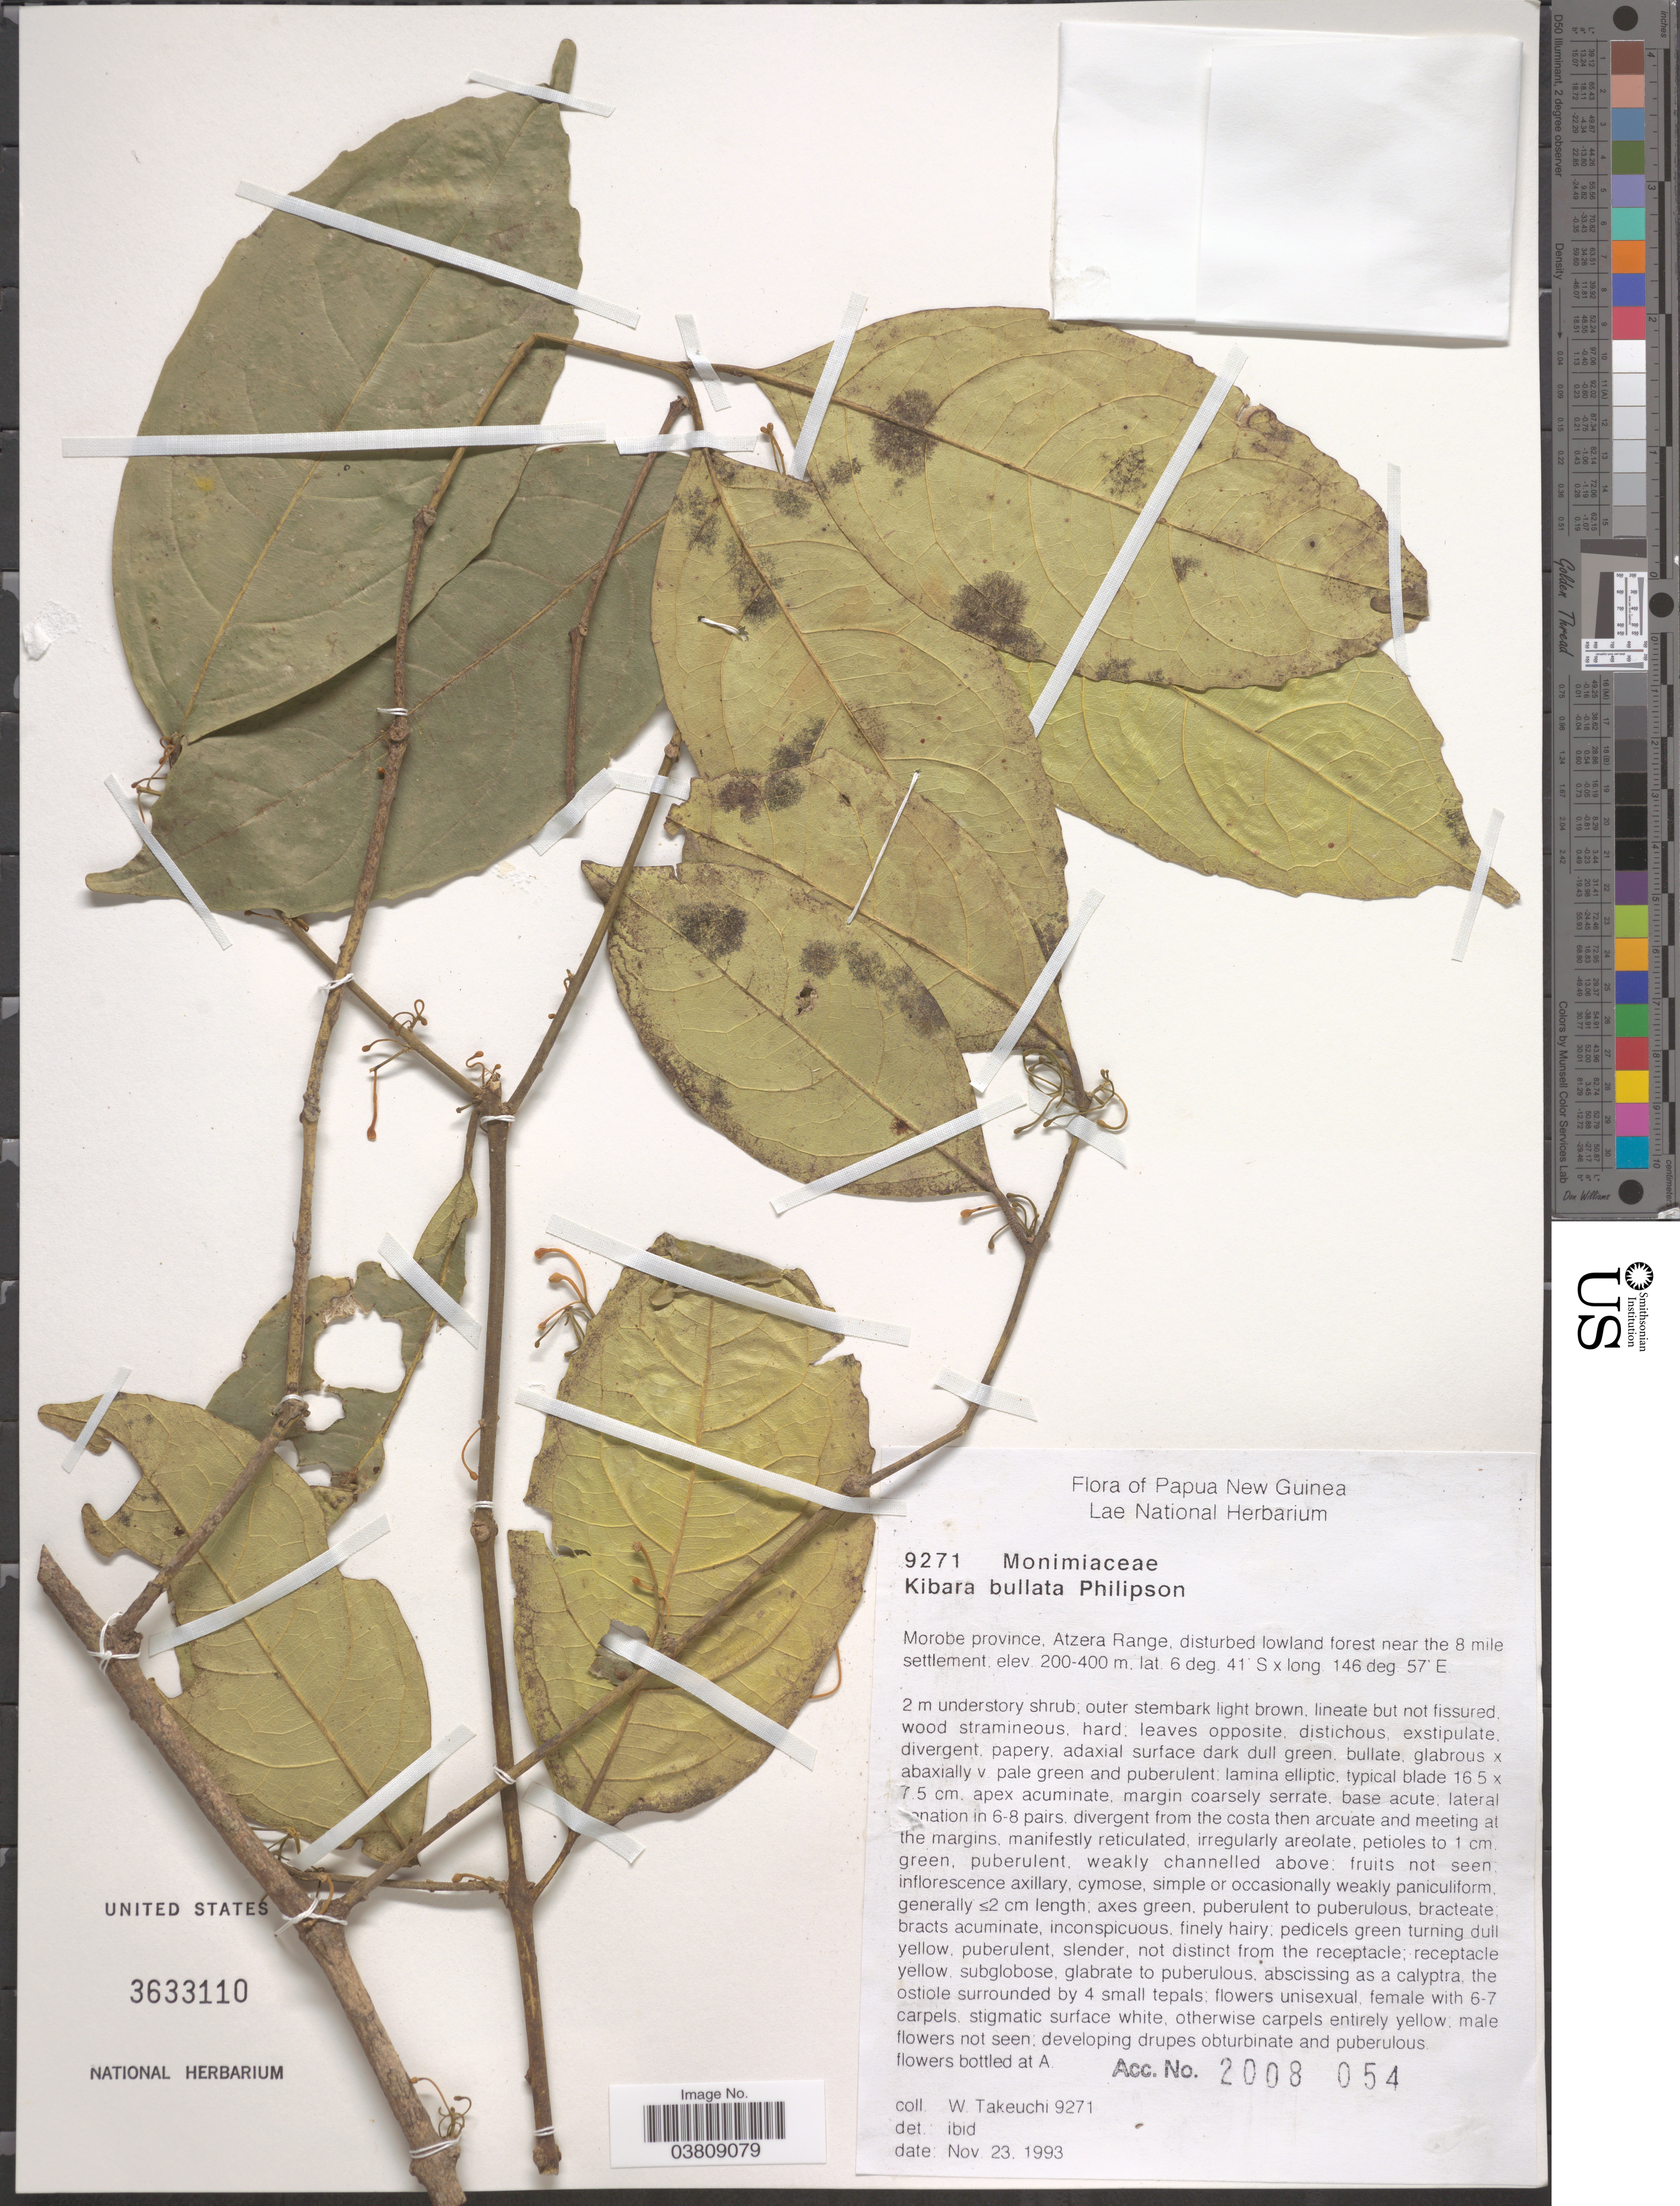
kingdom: Plantae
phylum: Tracheophyta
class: Magnoliopsida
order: Laurales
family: Monimiaceae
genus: Kibara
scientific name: Kibara bullata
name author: Philipson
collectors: W. Takeuchi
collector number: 9271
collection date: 1993-11-23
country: Papua New Guinea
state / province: Morobe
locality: Atzera Range, disturbed lowland forest near the 8 mile settlement.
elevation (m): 200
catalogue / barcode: US 363110